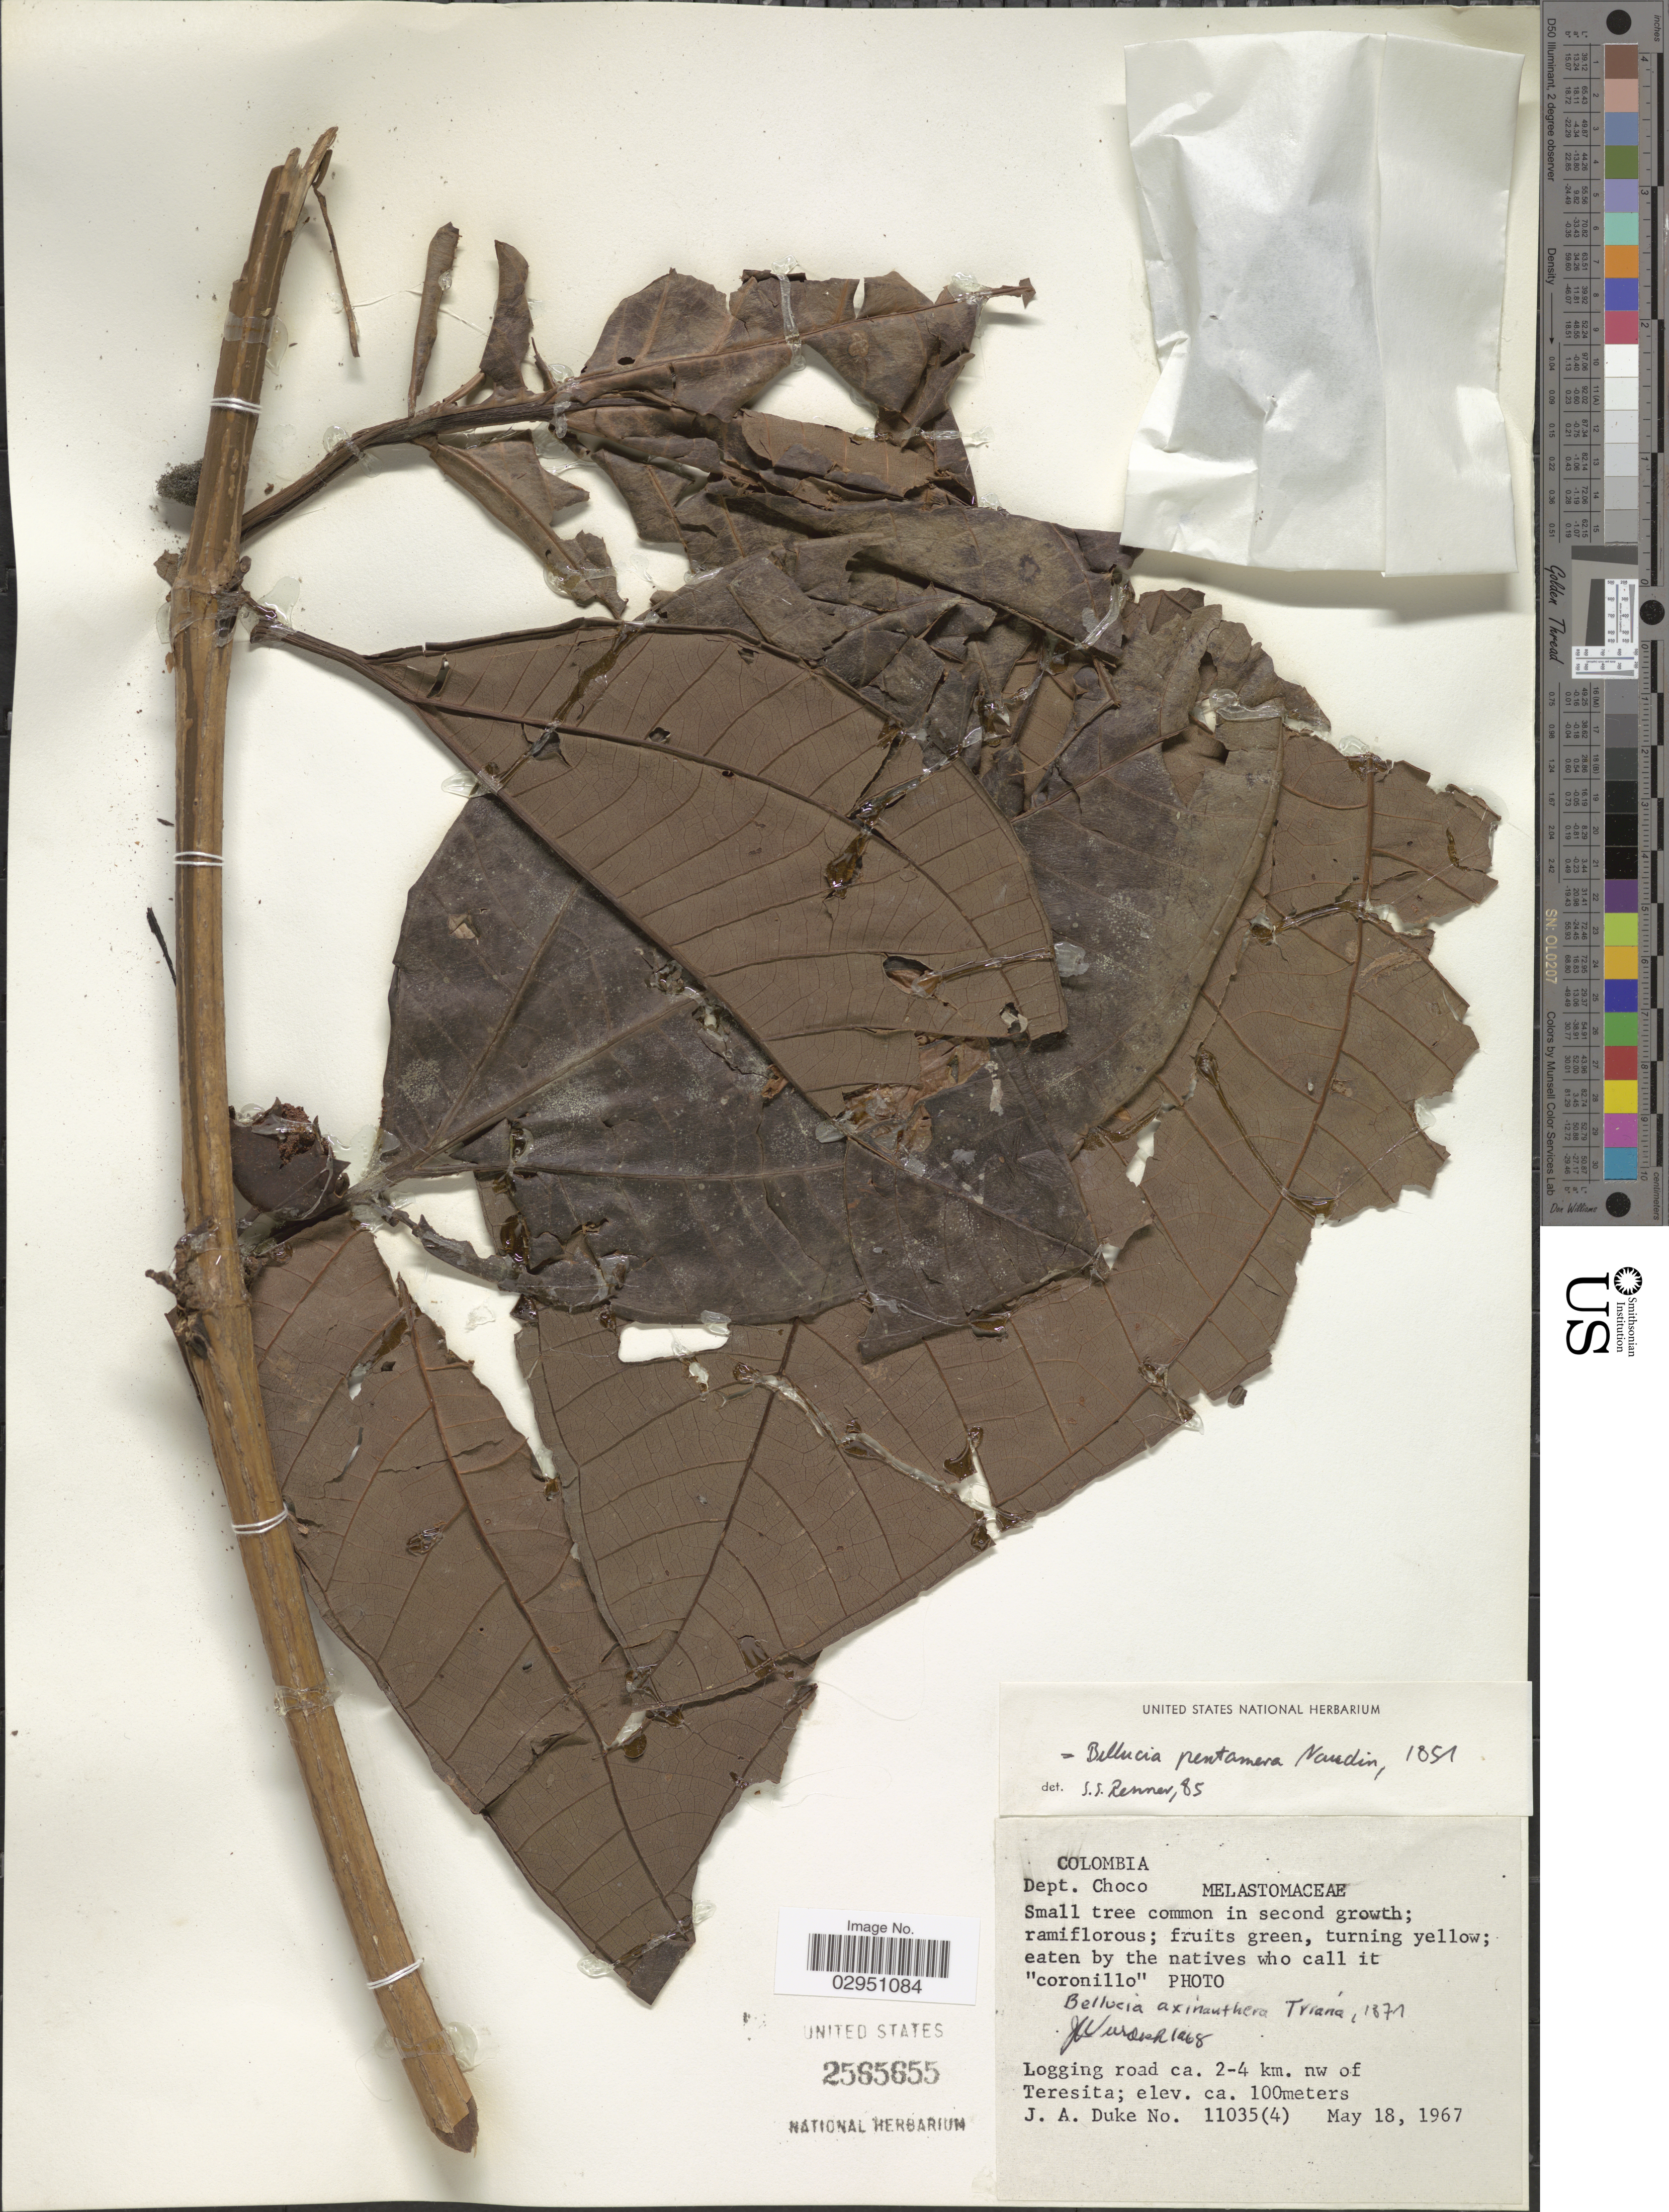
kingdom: Plantae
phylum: Tracheophyta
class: Magnoliopsida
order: Myrtales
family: Melastomataceae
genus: Bellucia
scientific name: Bellucia pentamera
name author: Naudin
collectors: J. A. Duke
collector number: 11035 (4)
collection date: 1967-05-18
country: Colombia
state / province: Chocó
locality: Dept. Choco. Logging road ca. 2-4 km. nw of Teresita.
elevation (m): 100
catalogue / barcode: US 2565655